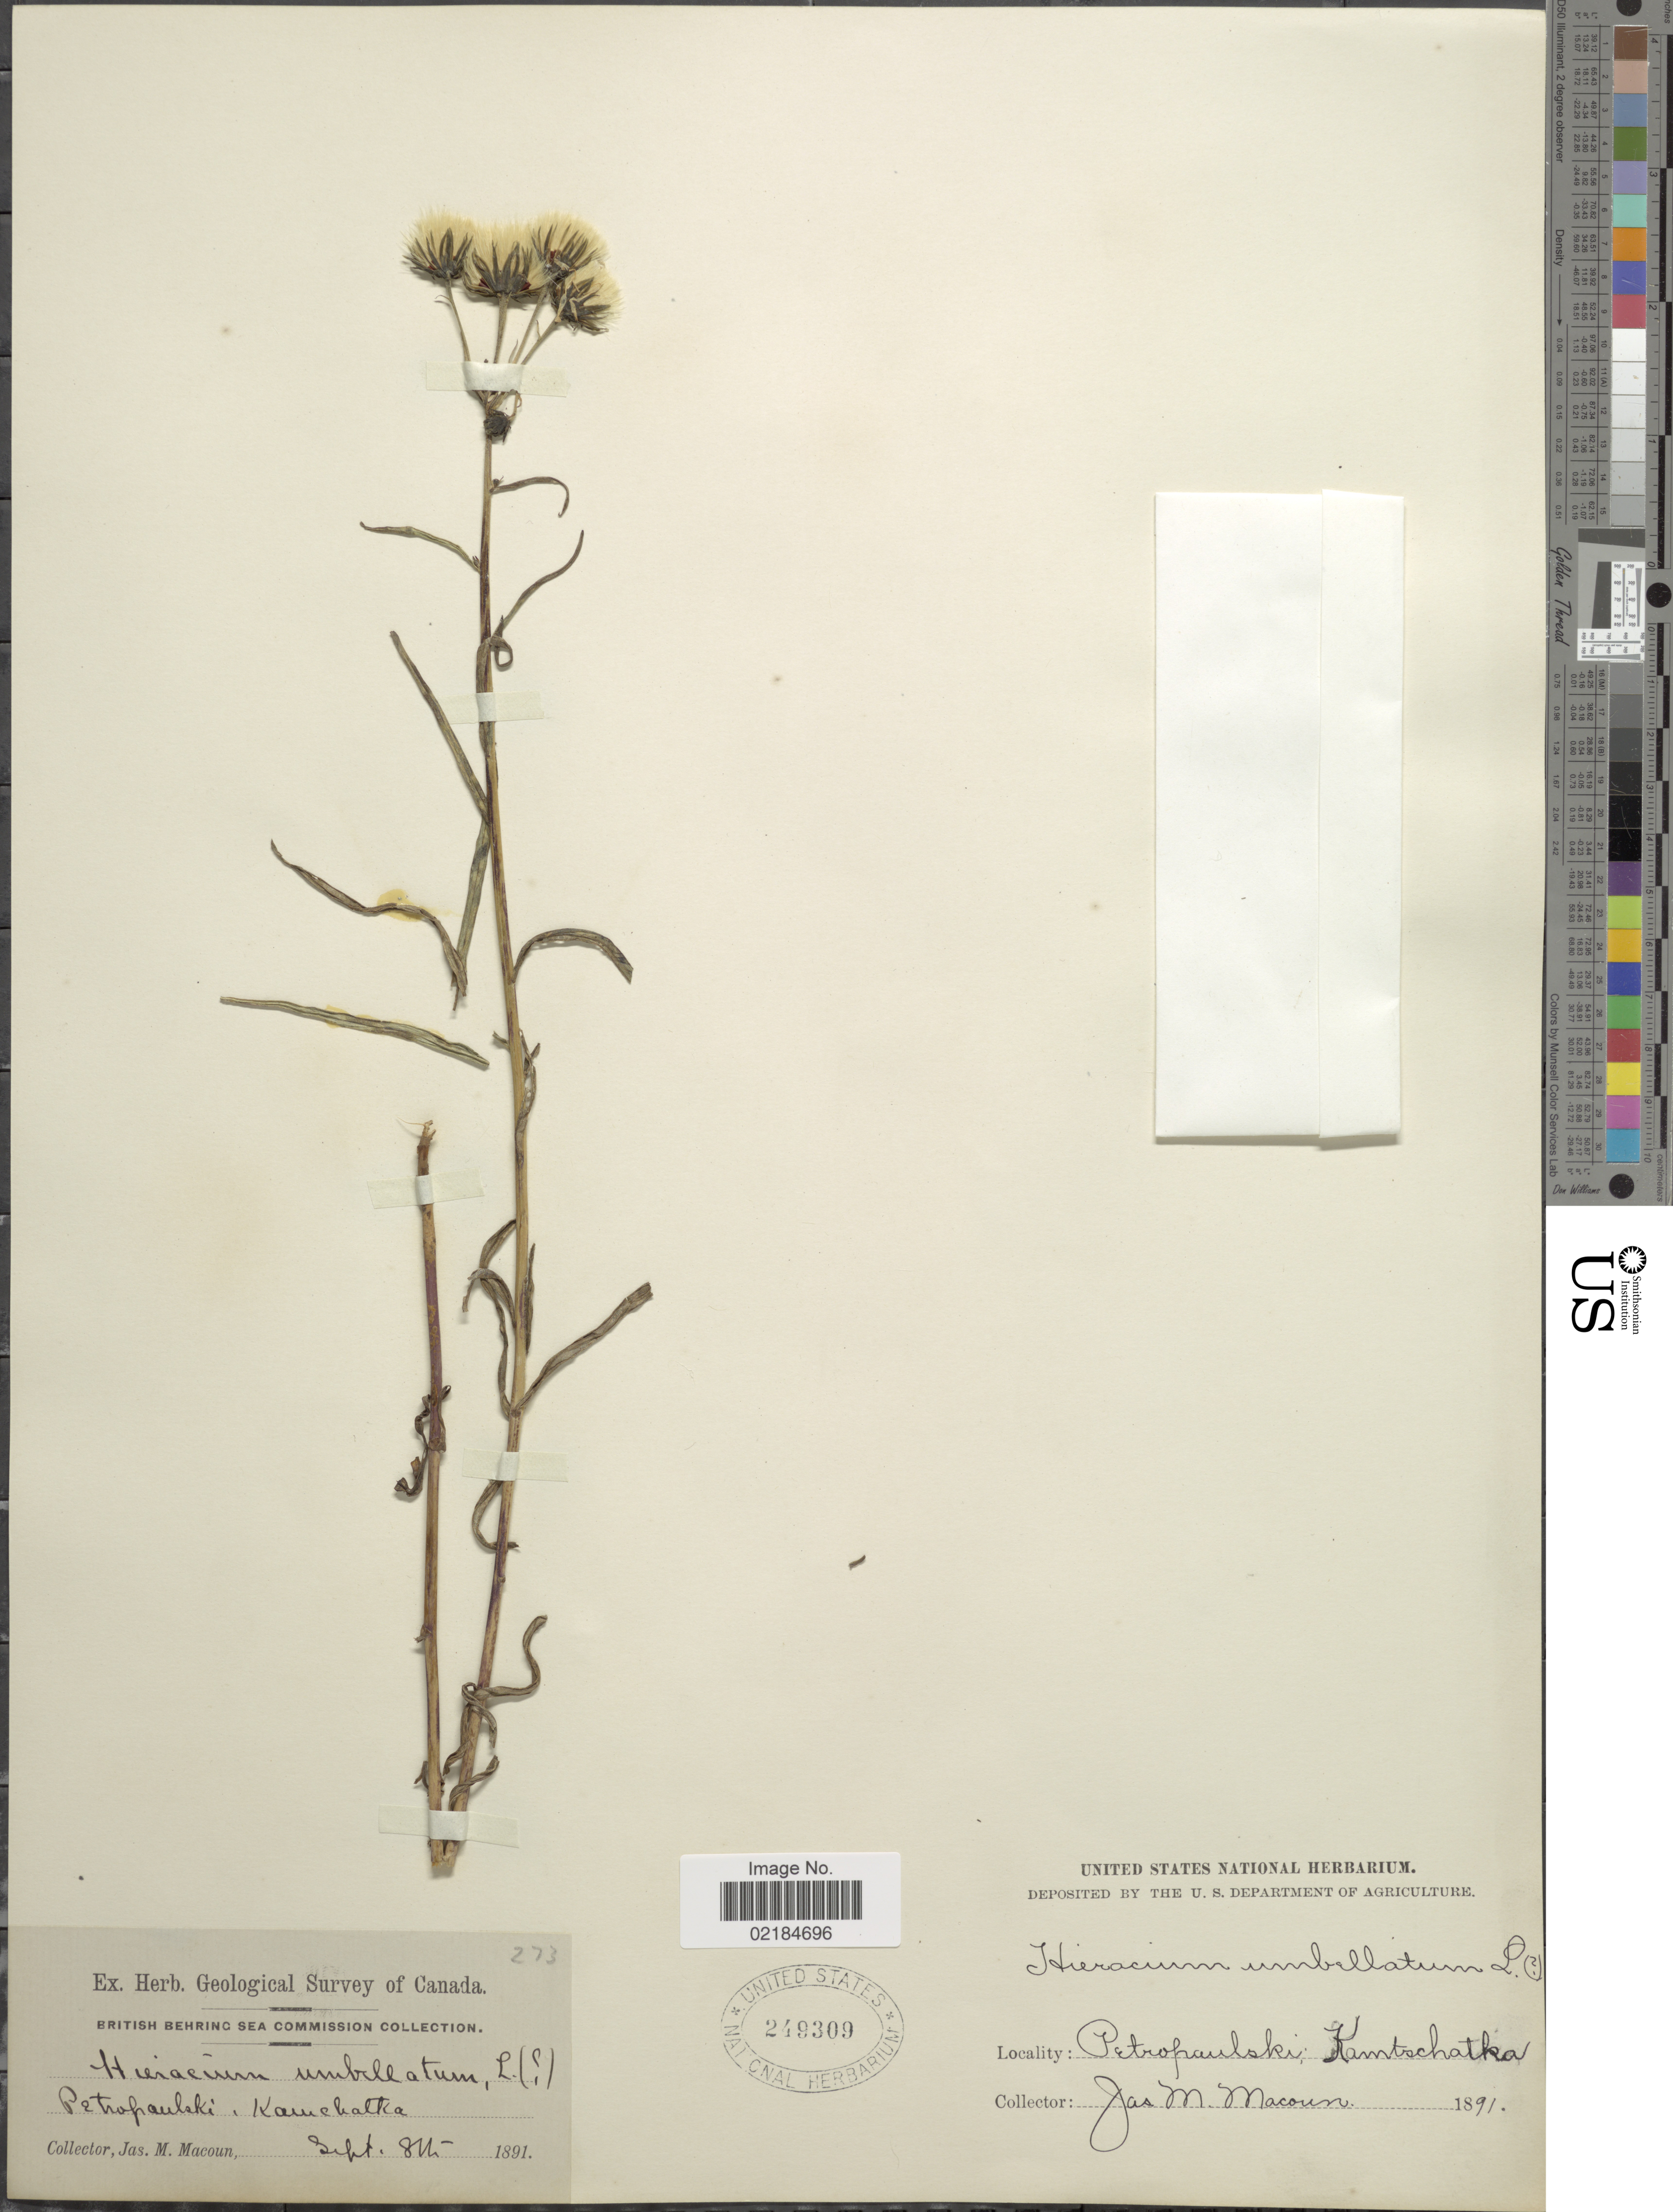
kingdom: Plantae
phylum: Tracheophyta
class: Magnoliopsida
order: Asterales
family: Asteraceae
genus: Hieracium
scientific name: Hieracium umbellatum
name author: L.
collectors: J. M. Macoun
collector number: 273?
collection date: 1891-09-08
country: Russian Federation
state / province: Kamchatka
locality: Petropaulski, Kamtschatka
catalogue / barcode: US 249309